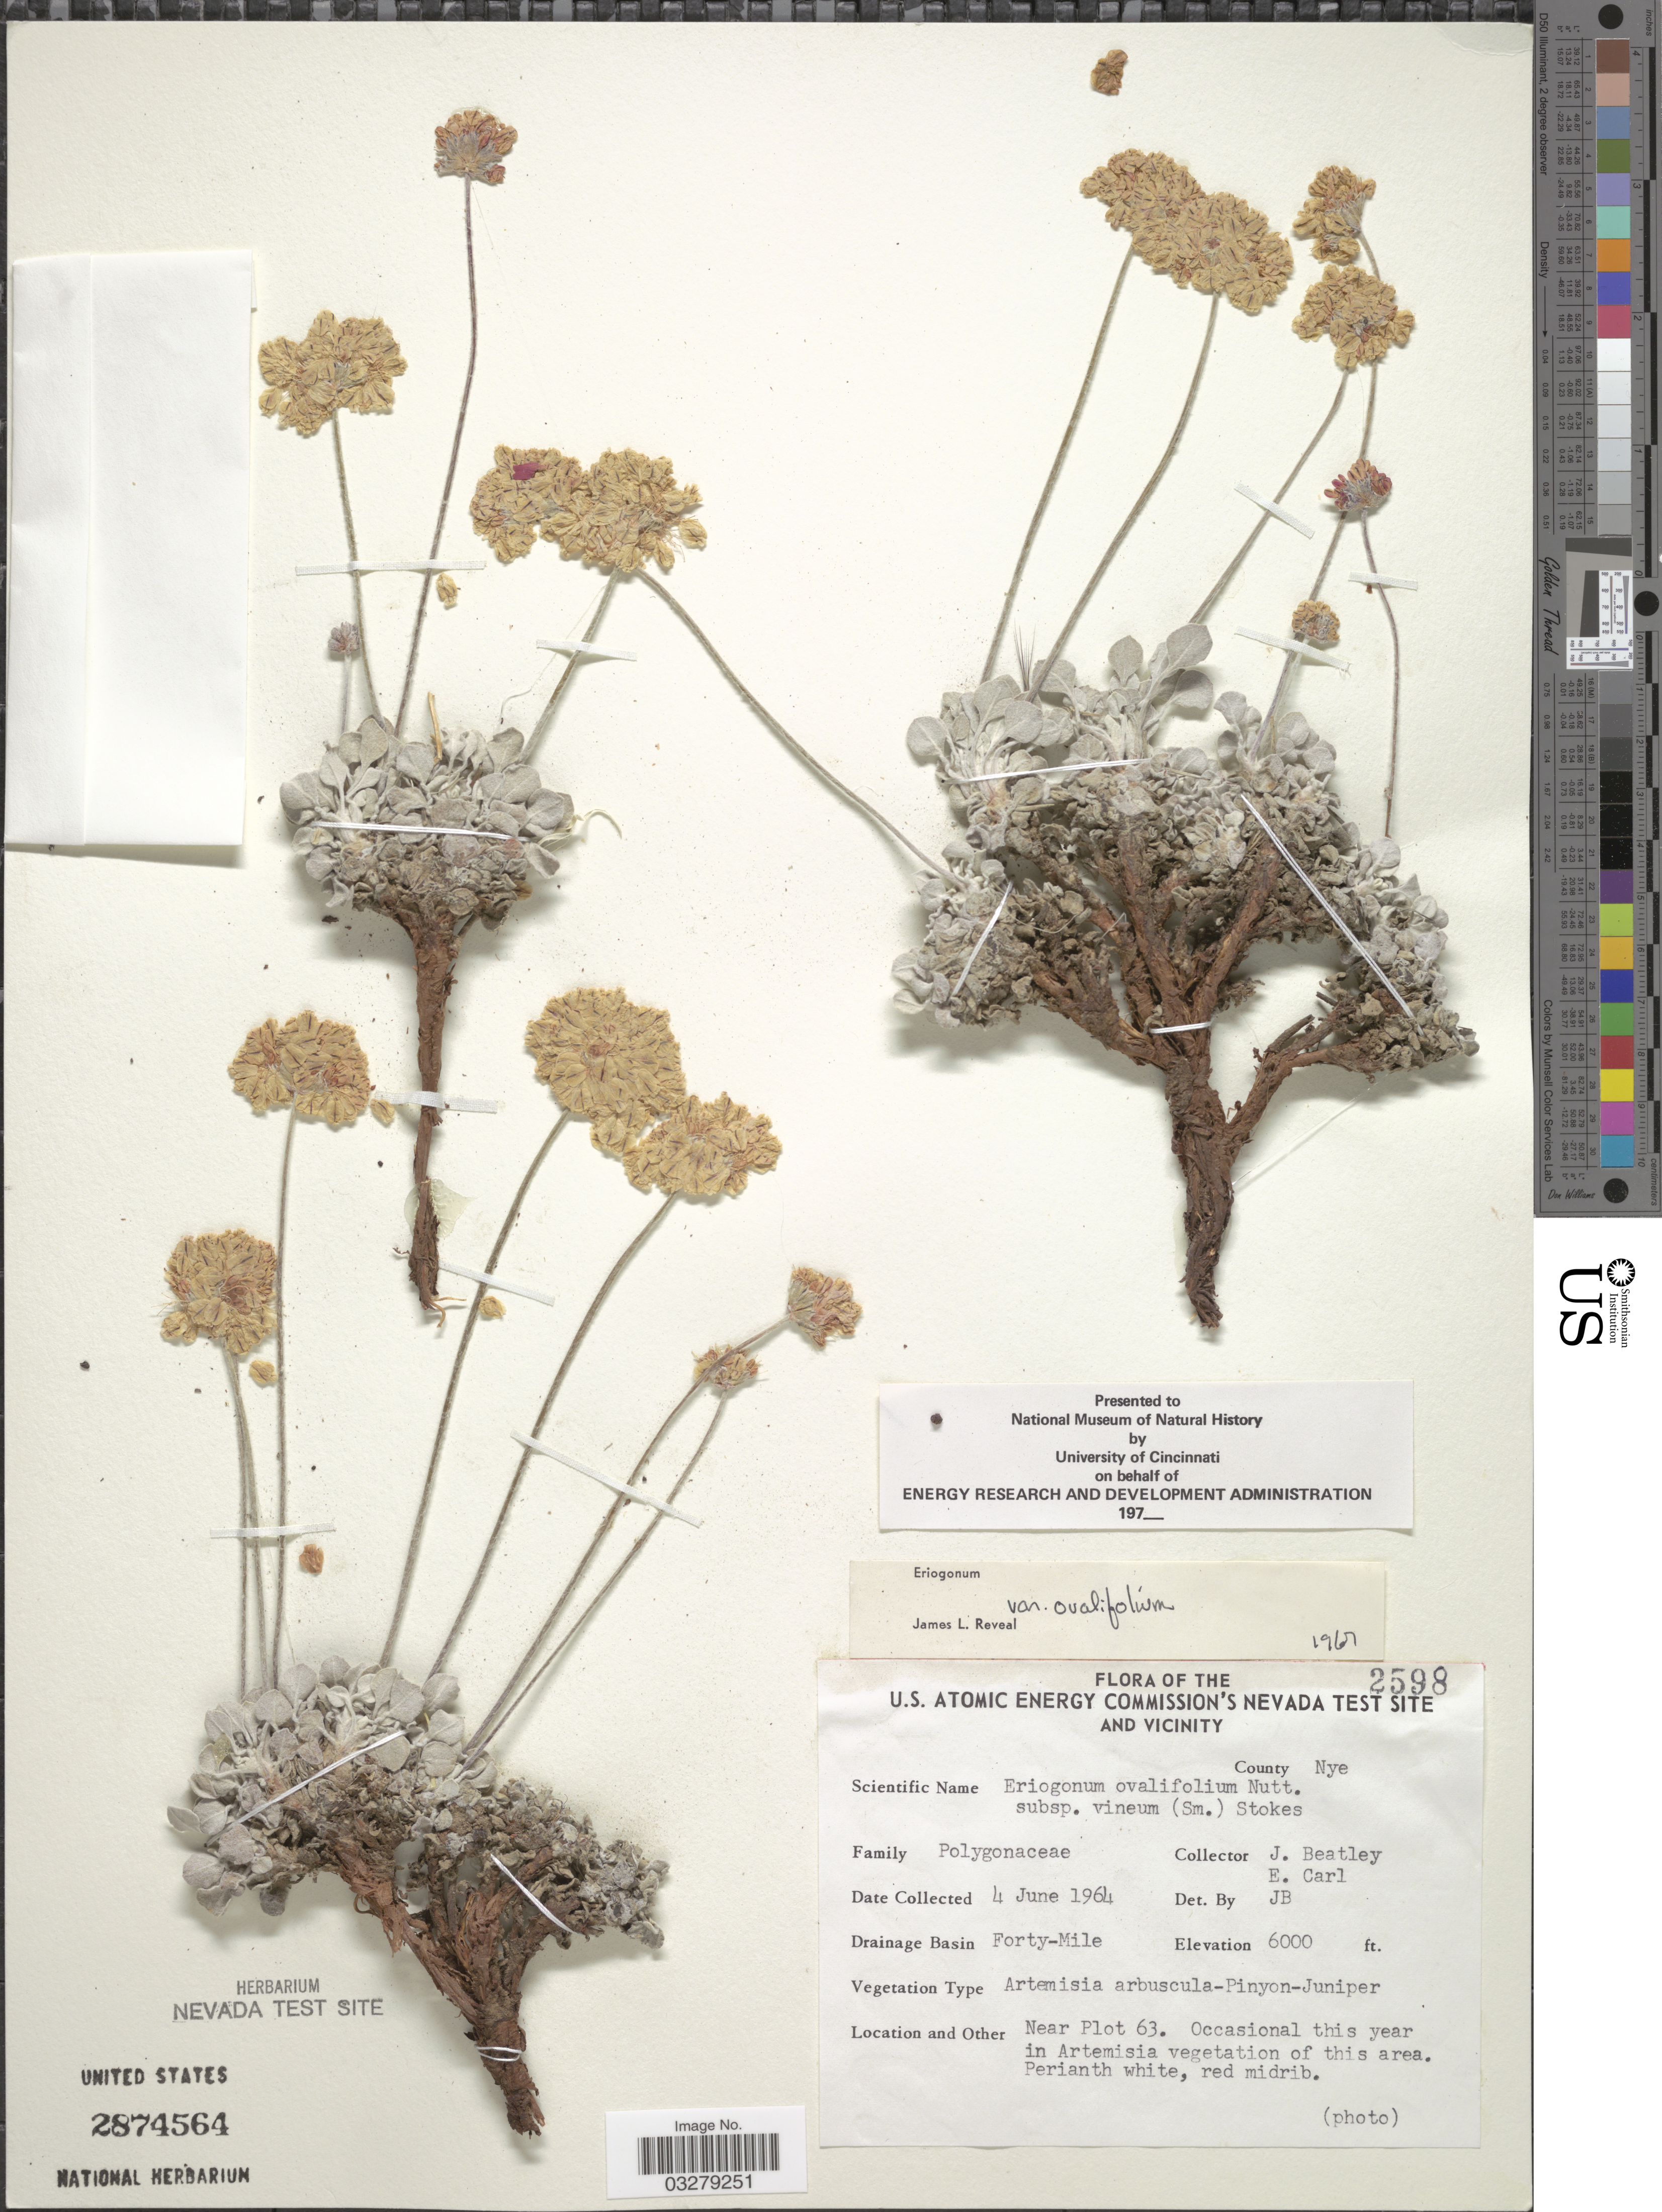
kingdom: Plantae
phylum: Tracheophyta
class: Magnoliopsida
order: Caryophyllales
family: Polygonaceae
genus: Eriogonum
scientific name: Eriogonum ovalifolium var. ovalifolium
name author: Nutt.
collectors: J. C. Beatley & E. Carl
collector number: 2598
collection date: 1964-06-04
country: United States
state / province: Nevada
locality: U.S. Atomic Energy Commission's Nevada Test Site and vicinity. County Nye. Drainage Basin Forty-Mile. Near Plot 63.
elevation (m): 1829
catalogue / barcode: US 2874564